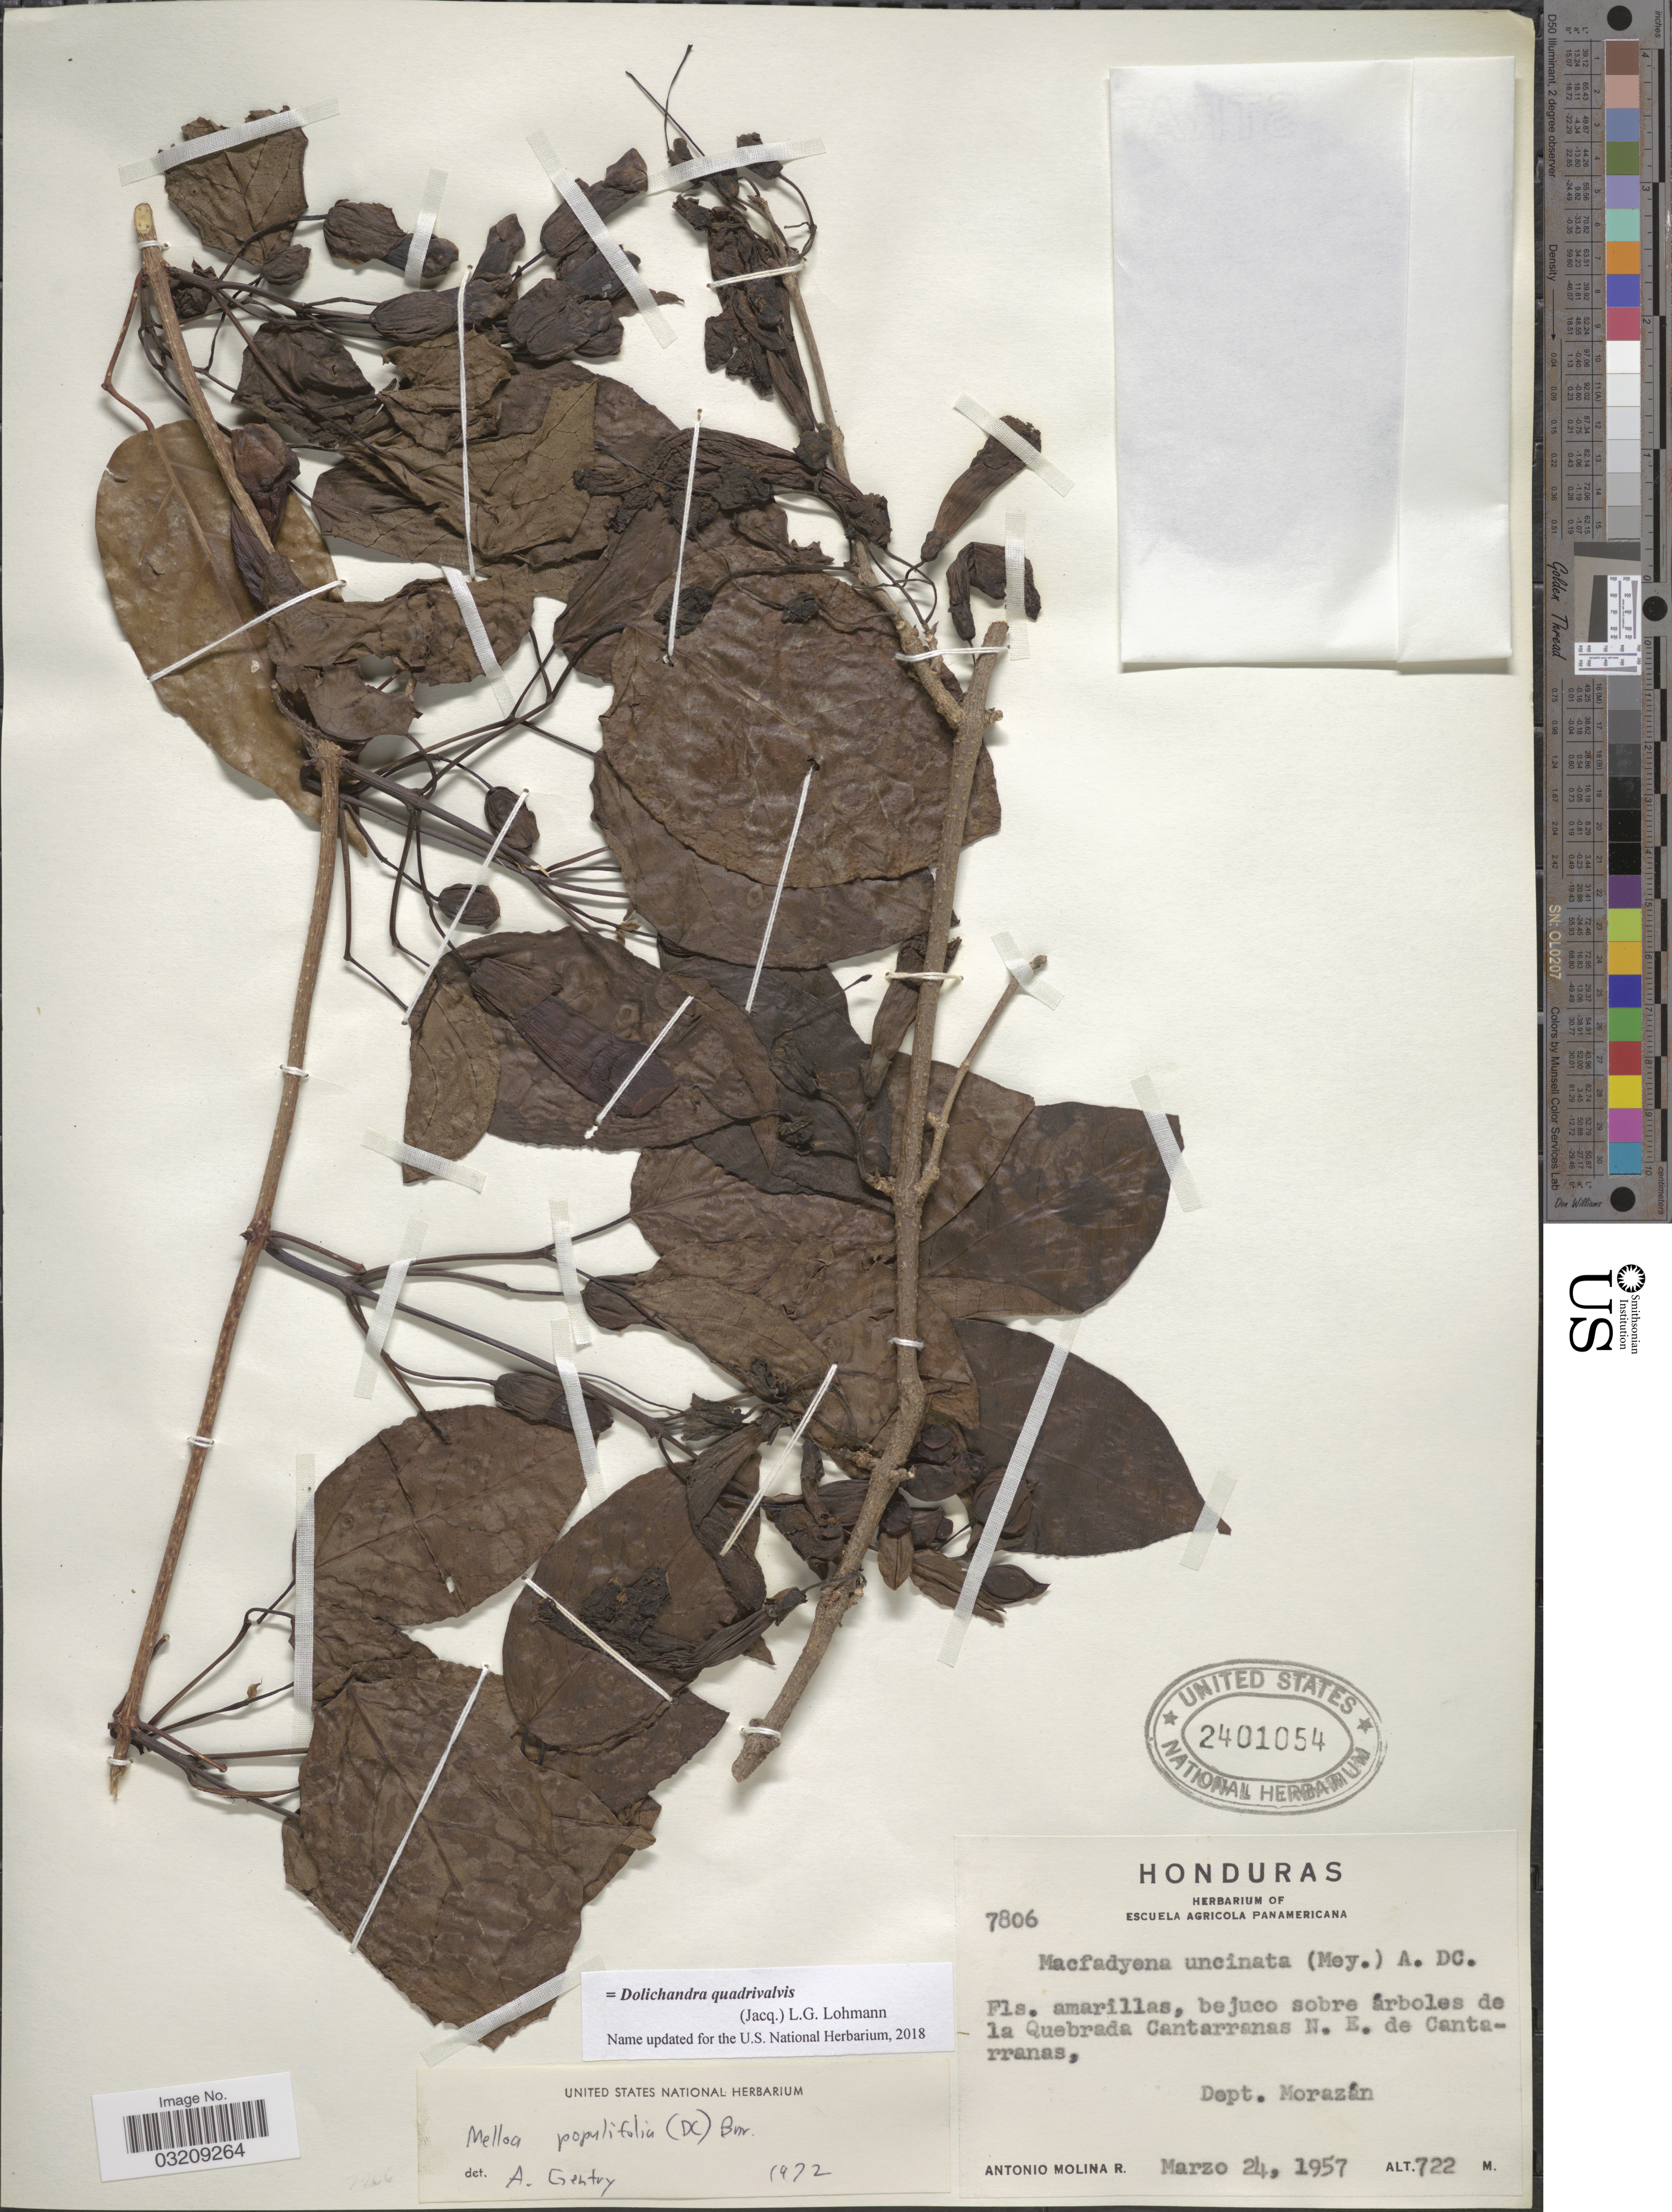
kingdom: Plantae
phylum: Tracheophyta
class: Magnoliopsida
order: Lamiales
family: Bignoniaceae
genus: Dolichandra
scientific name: Dolichandra quadrivalvis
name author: (Jacq.) L.G. Lohmann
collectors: A. Molina R.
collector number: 7806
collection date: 1957-03-24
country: Honduras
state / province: Fco. Morazán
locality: Bejuco sobre árboles de la Quebrada Cantarranas N. E. de Cantarranas, Dept. Morazán.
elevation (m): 722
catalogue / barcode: US 2401054